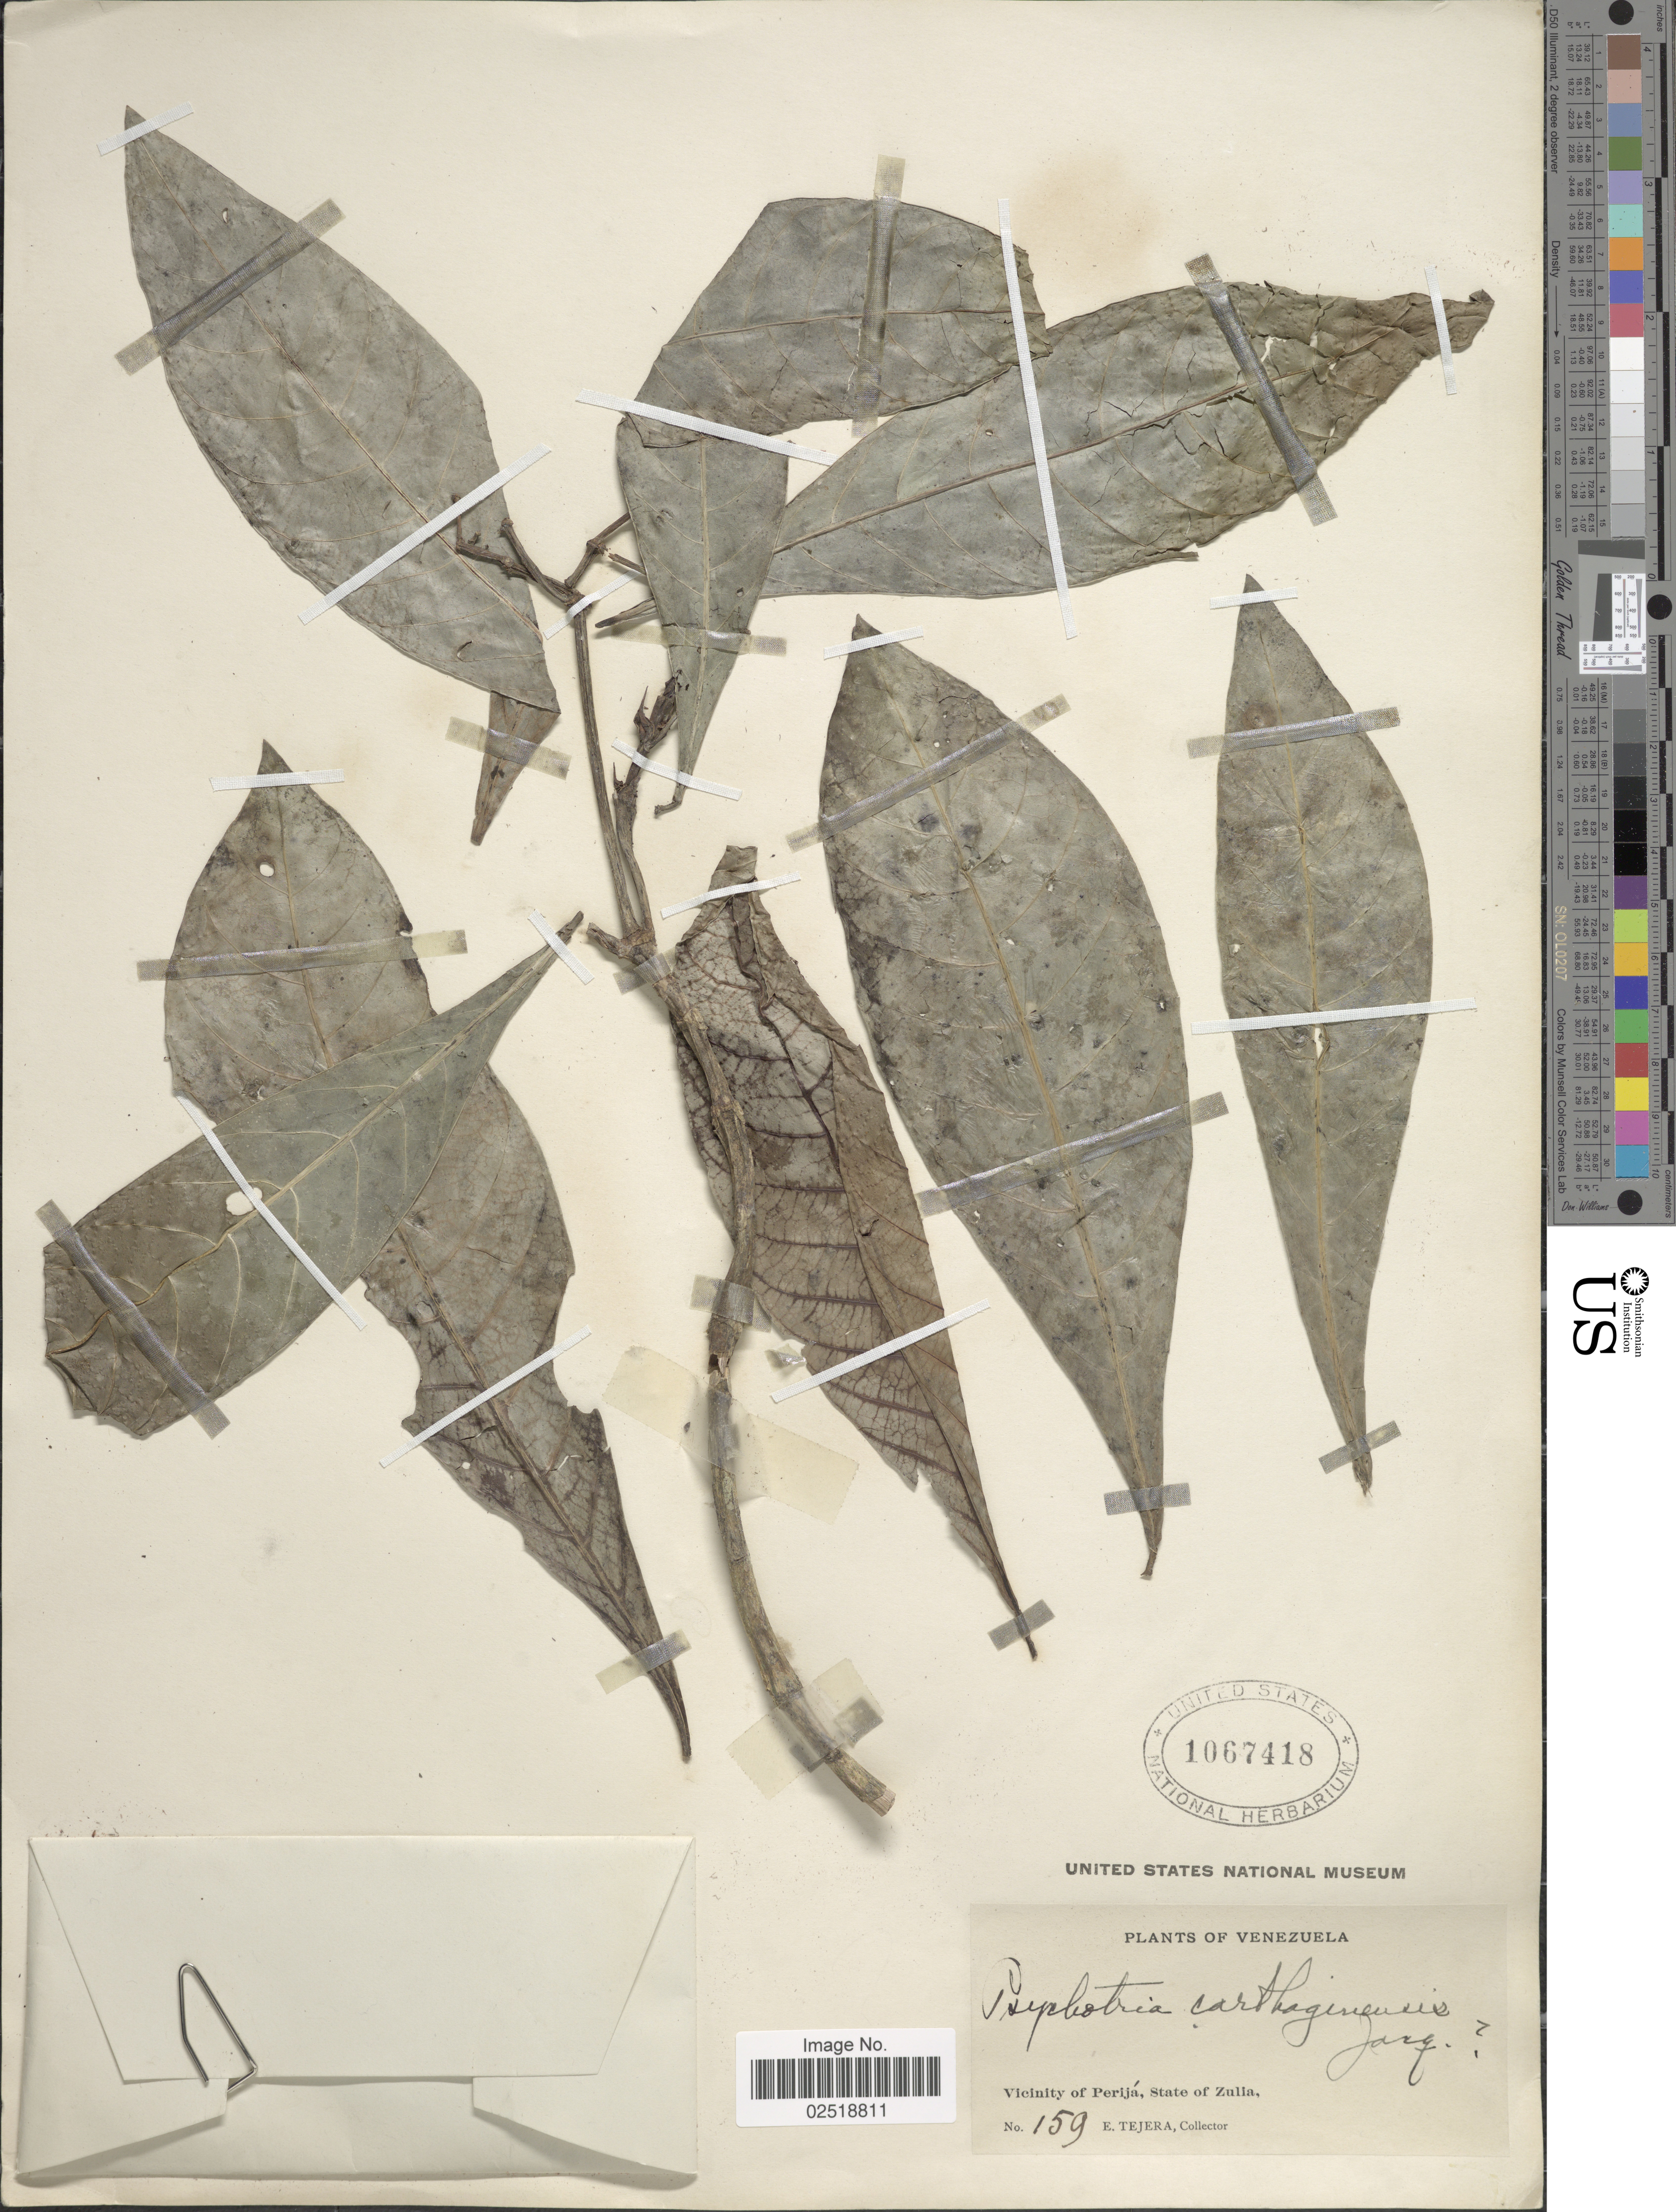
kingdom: Plantae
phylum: Tracheophyta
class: Magnoliopsida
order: Gentianales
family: Rubiaceae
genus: Psychotria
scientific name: Psychotria carthagenensis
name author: Jacq.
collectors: E. Tejera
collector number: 159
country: Venezuela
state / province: Zulia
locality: Vicinity of Perijá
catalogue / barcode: US 1067418